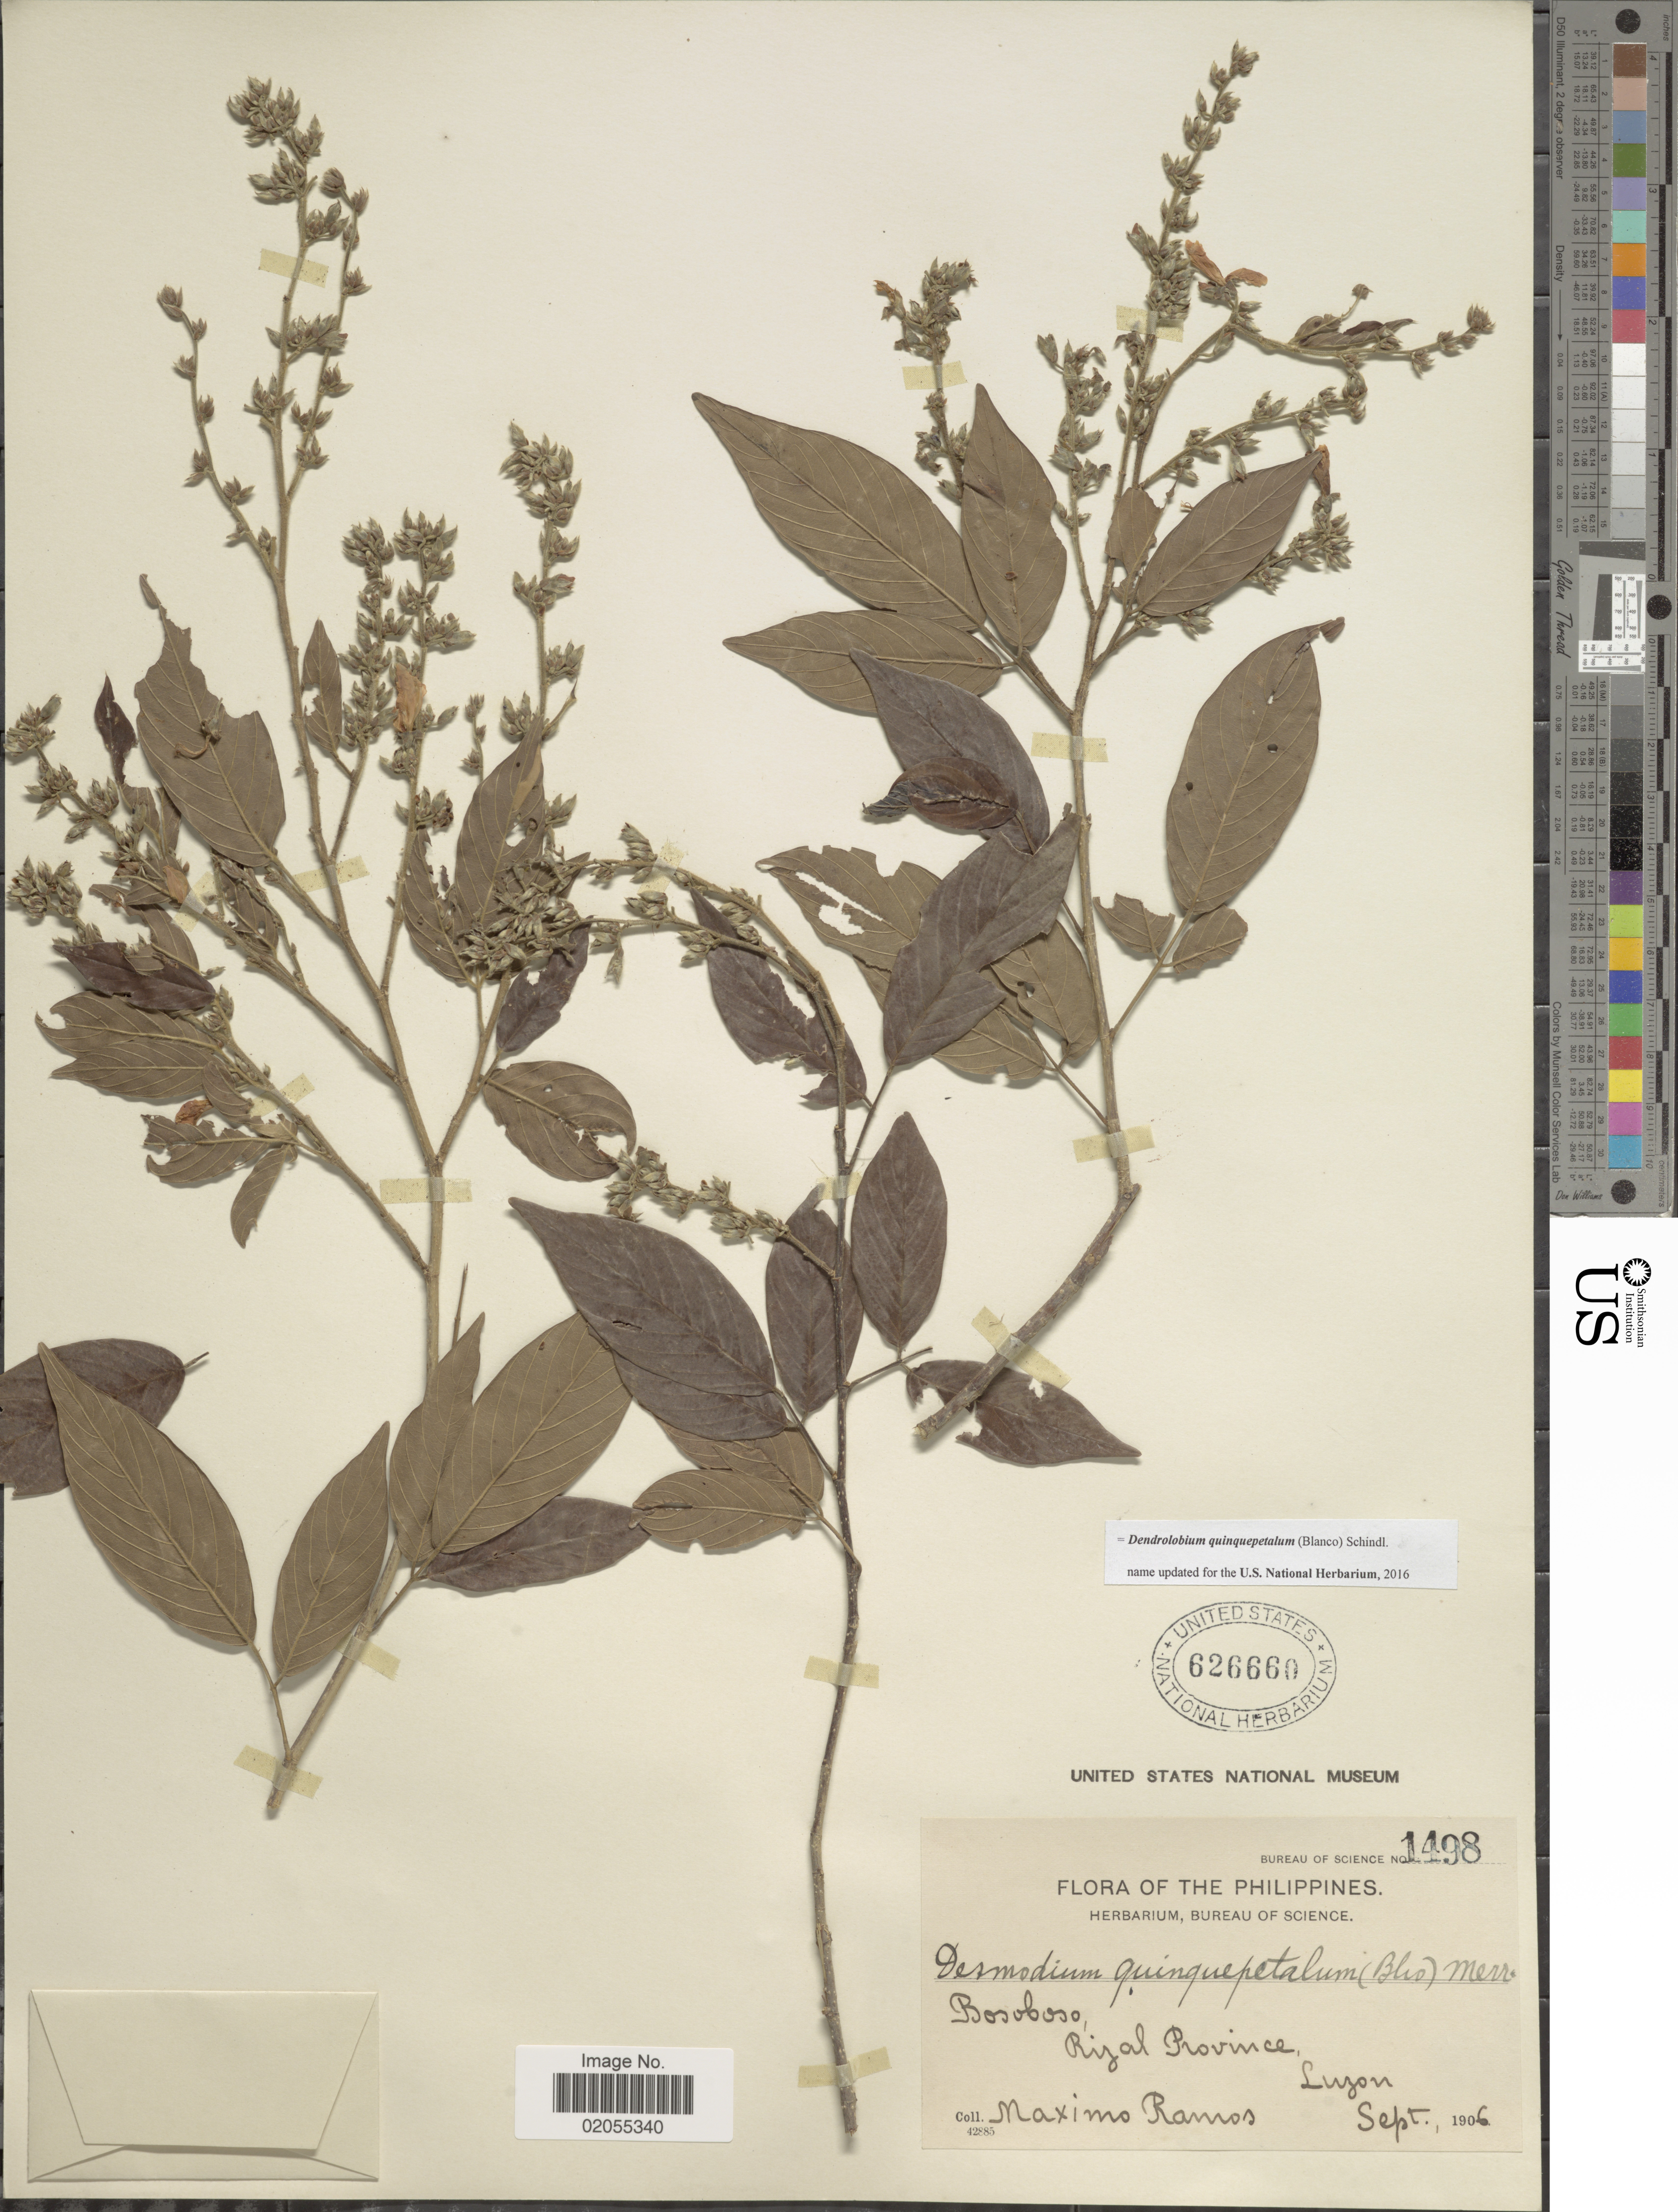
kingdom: Plantae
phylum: Tracheophyta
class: Magnoliopsida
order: Fabales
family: Fabaceae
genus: Dendrolobium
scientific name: Dendrolobium quinquepetalum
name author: (Blanco) H. Ohashi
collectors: M. Ramos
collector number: Bureau of Science 1498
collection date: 1906-09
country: Philippines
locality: Bosoboso, Rizal Province, Luzon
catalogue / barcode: US 626660